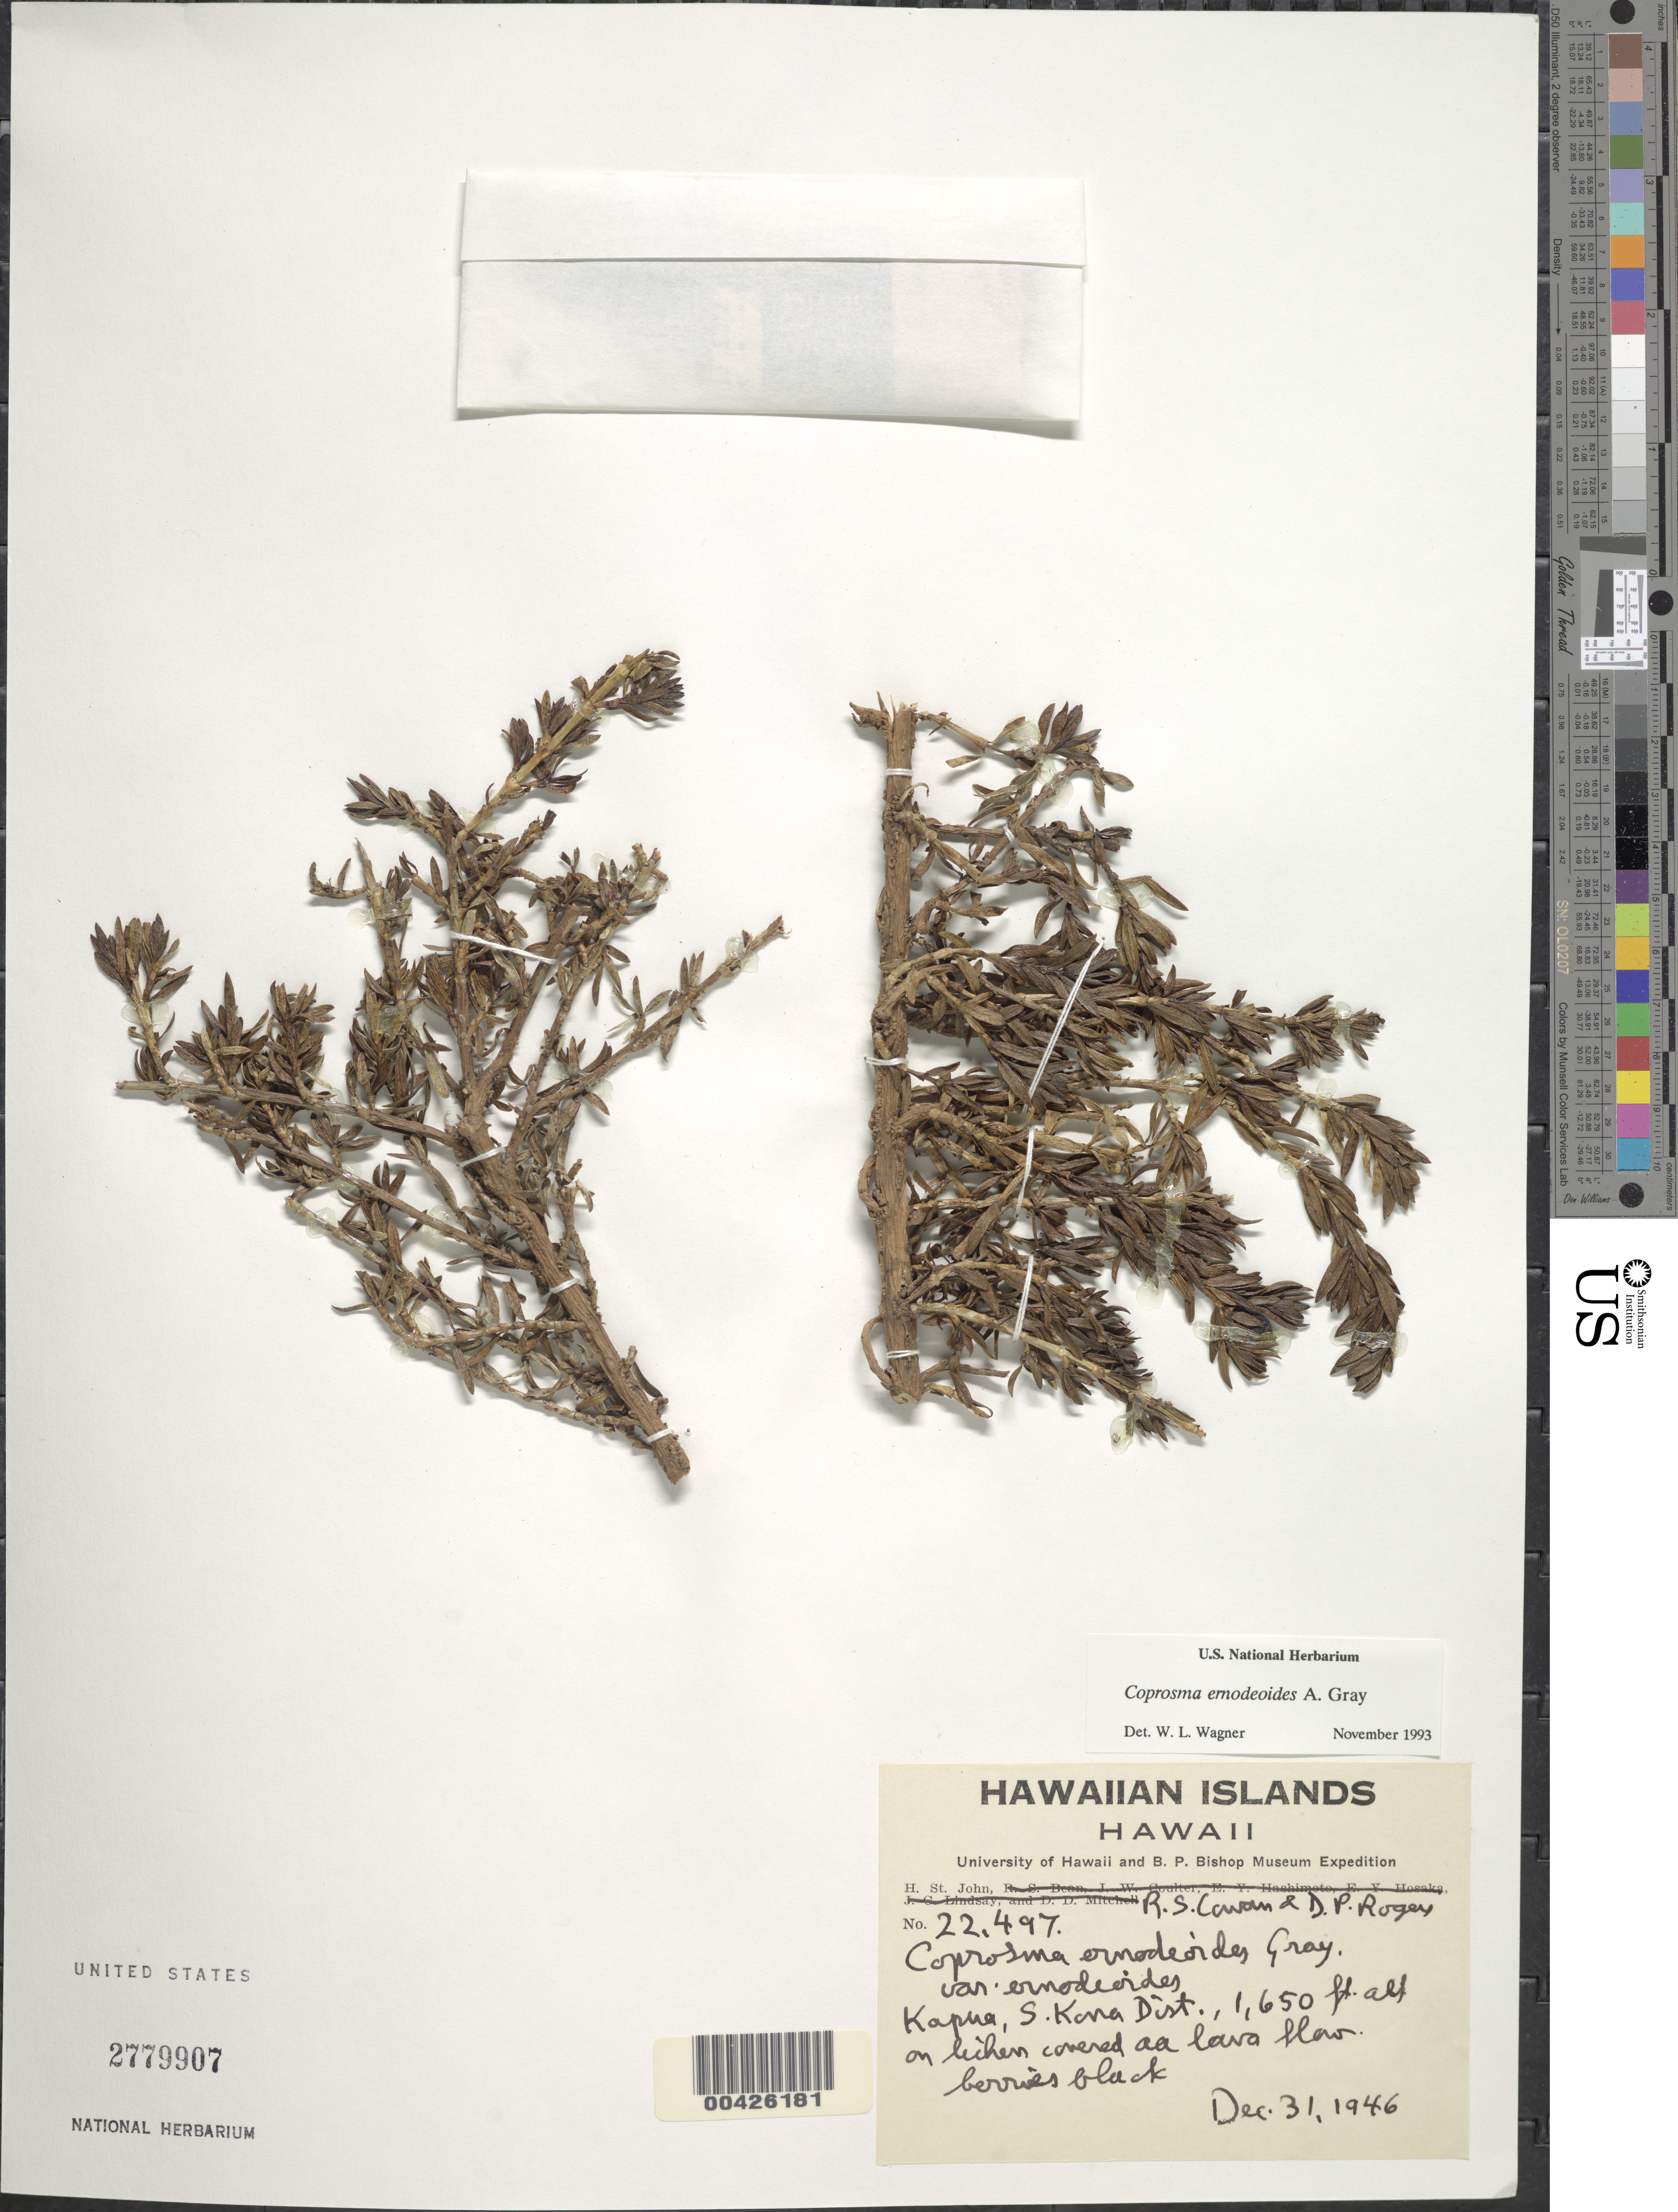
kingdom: Plantae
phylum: Tracheophyta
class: Magnoliopsida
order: Gentianales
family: Rubiaceae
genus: Coprosma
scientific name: Coprosma ernodeoides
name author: A. Gray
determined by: Wagner, W. L., (BOT), Smithsonian Institution - National Museum of Natural History (UNITED STATES)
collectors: H. St. John, R. Conan & D. Rogers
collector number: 22497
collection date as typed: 31 Dec 1946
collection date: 1946-12-31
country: United States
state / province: Hawaii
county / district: Hawaii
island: Hawaii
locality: Kapua, S Kona District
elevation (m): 503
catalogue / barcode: US 2779907